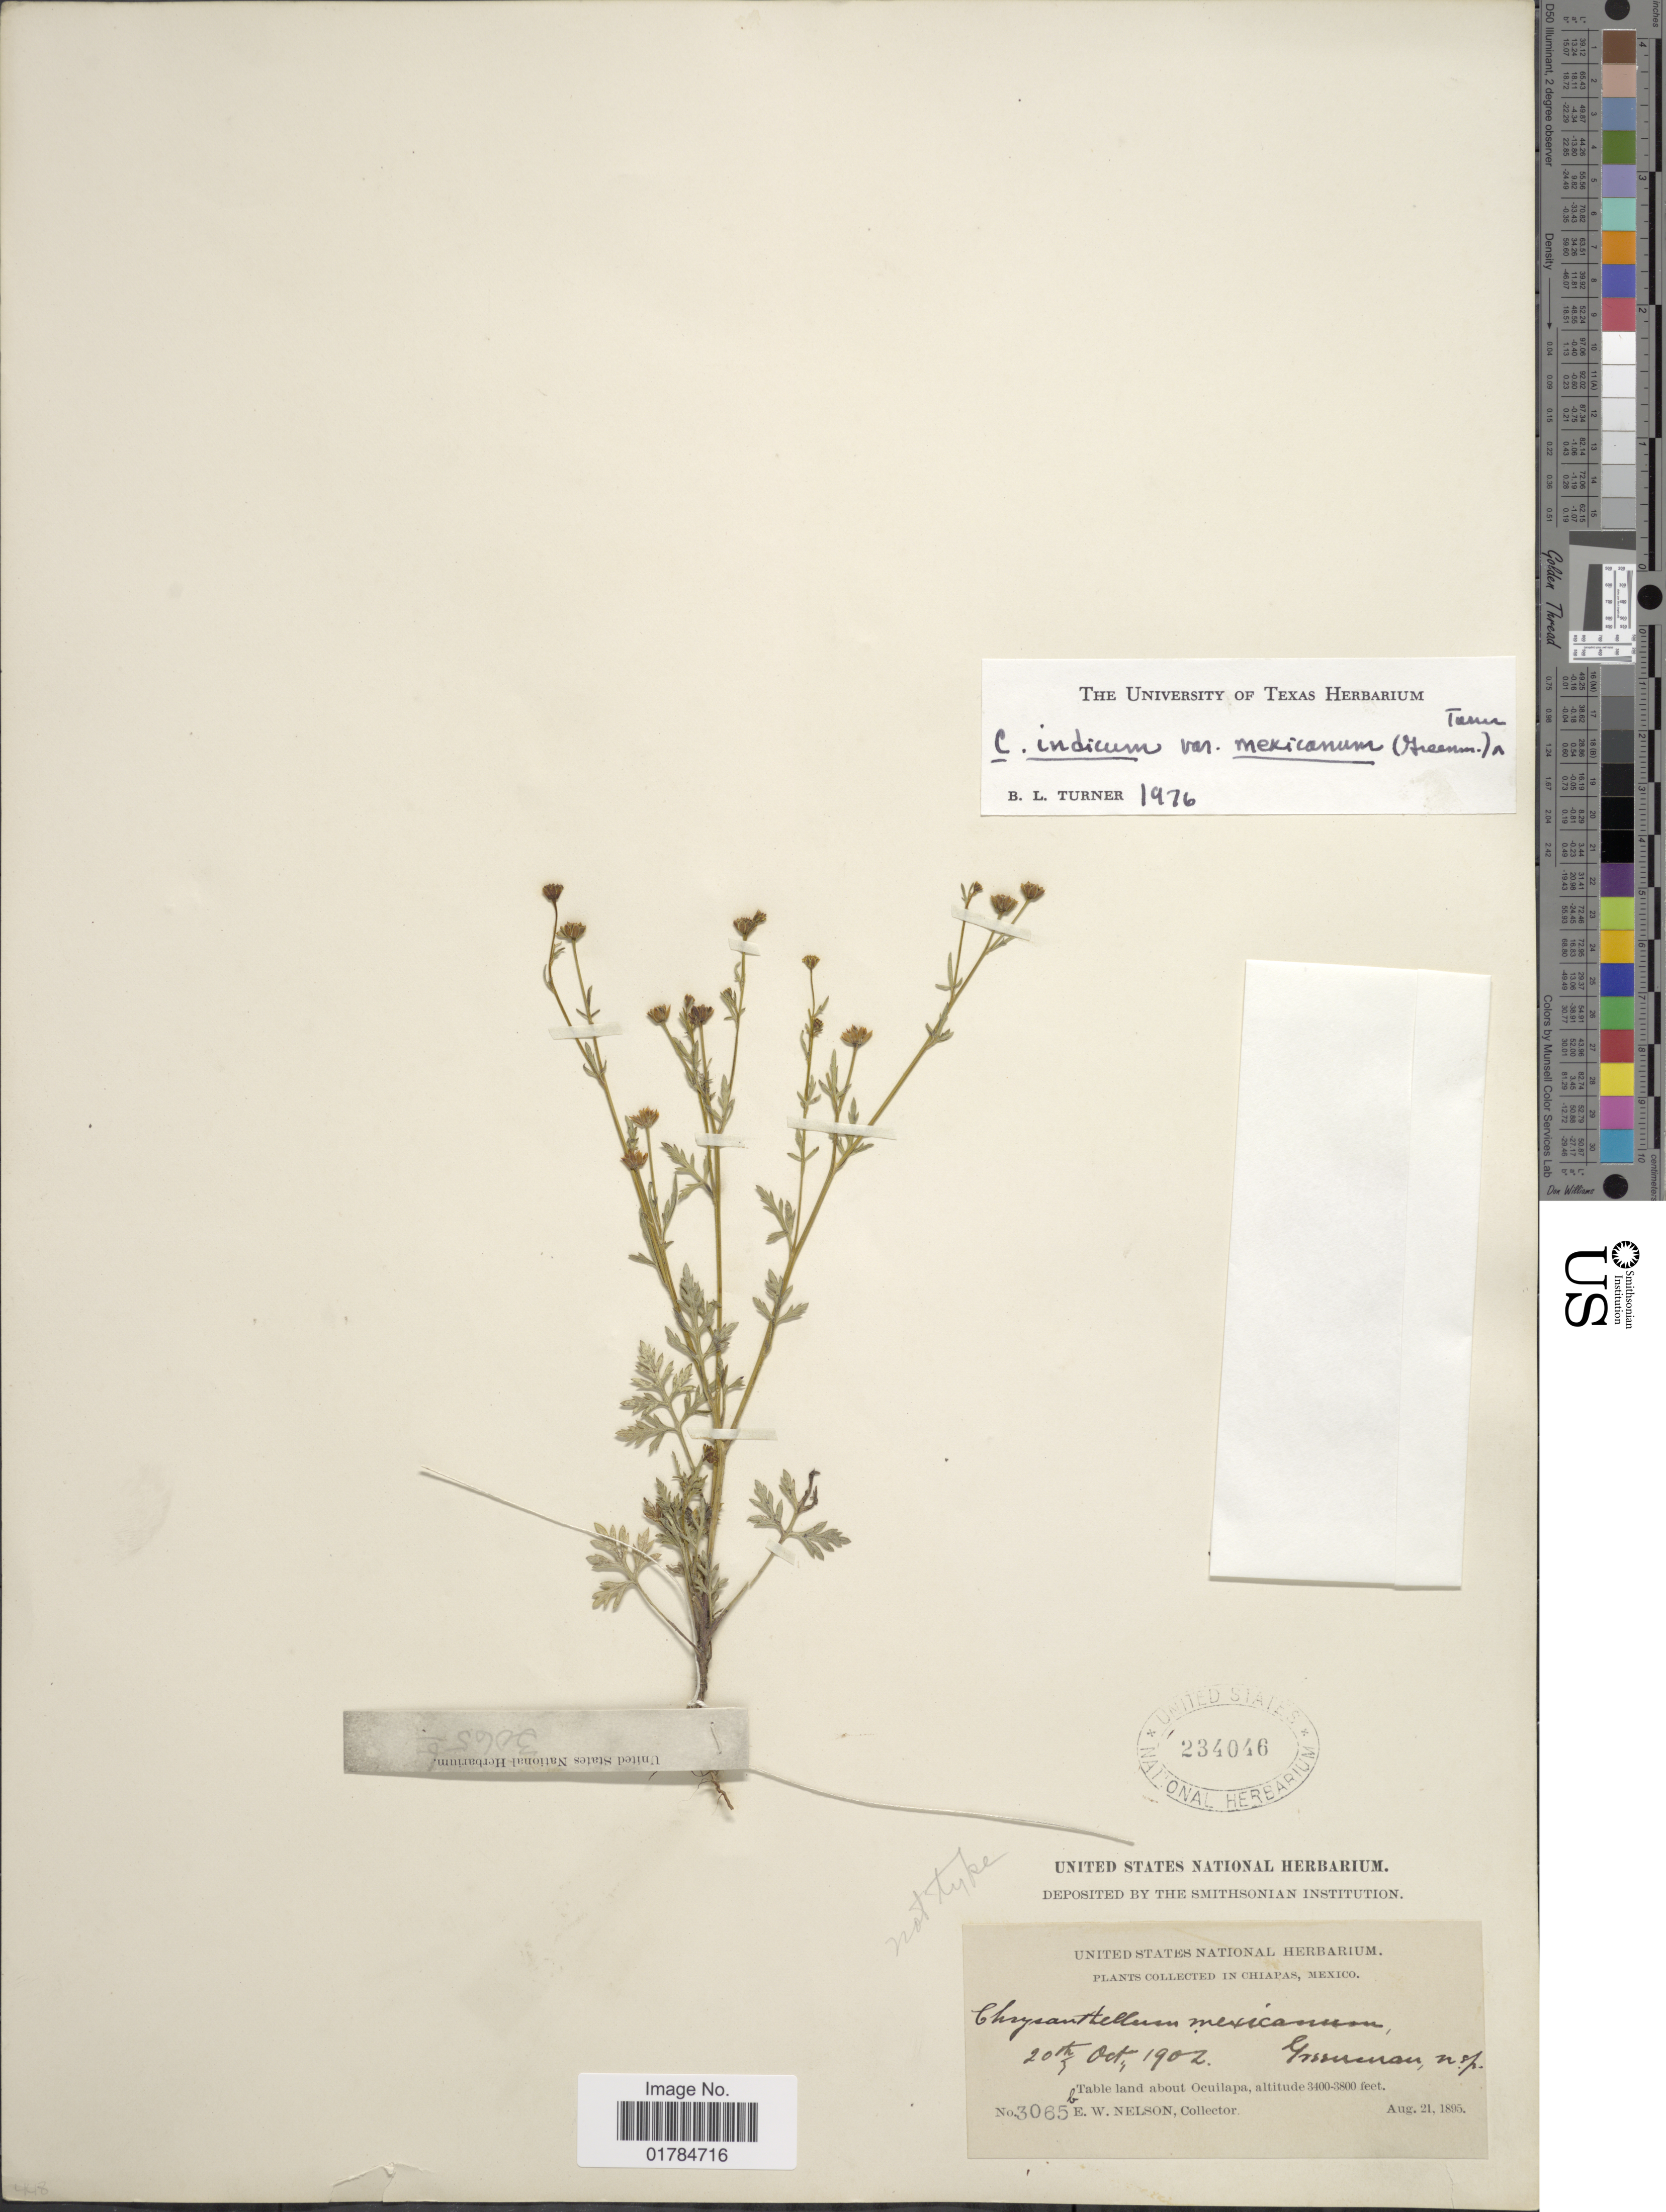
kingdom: Plantae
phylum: Tracheophyta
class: Magnoliopsida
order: Asterales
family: Asteraceae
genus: Chrysanthellum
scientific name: Chrysanthellum indicum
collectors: E. W. Nelson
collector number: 3065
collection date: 1895-08-21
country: Mexico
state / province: Chiapas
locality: Table land about Ocuilapa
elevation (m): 1036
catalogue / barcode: US 234046